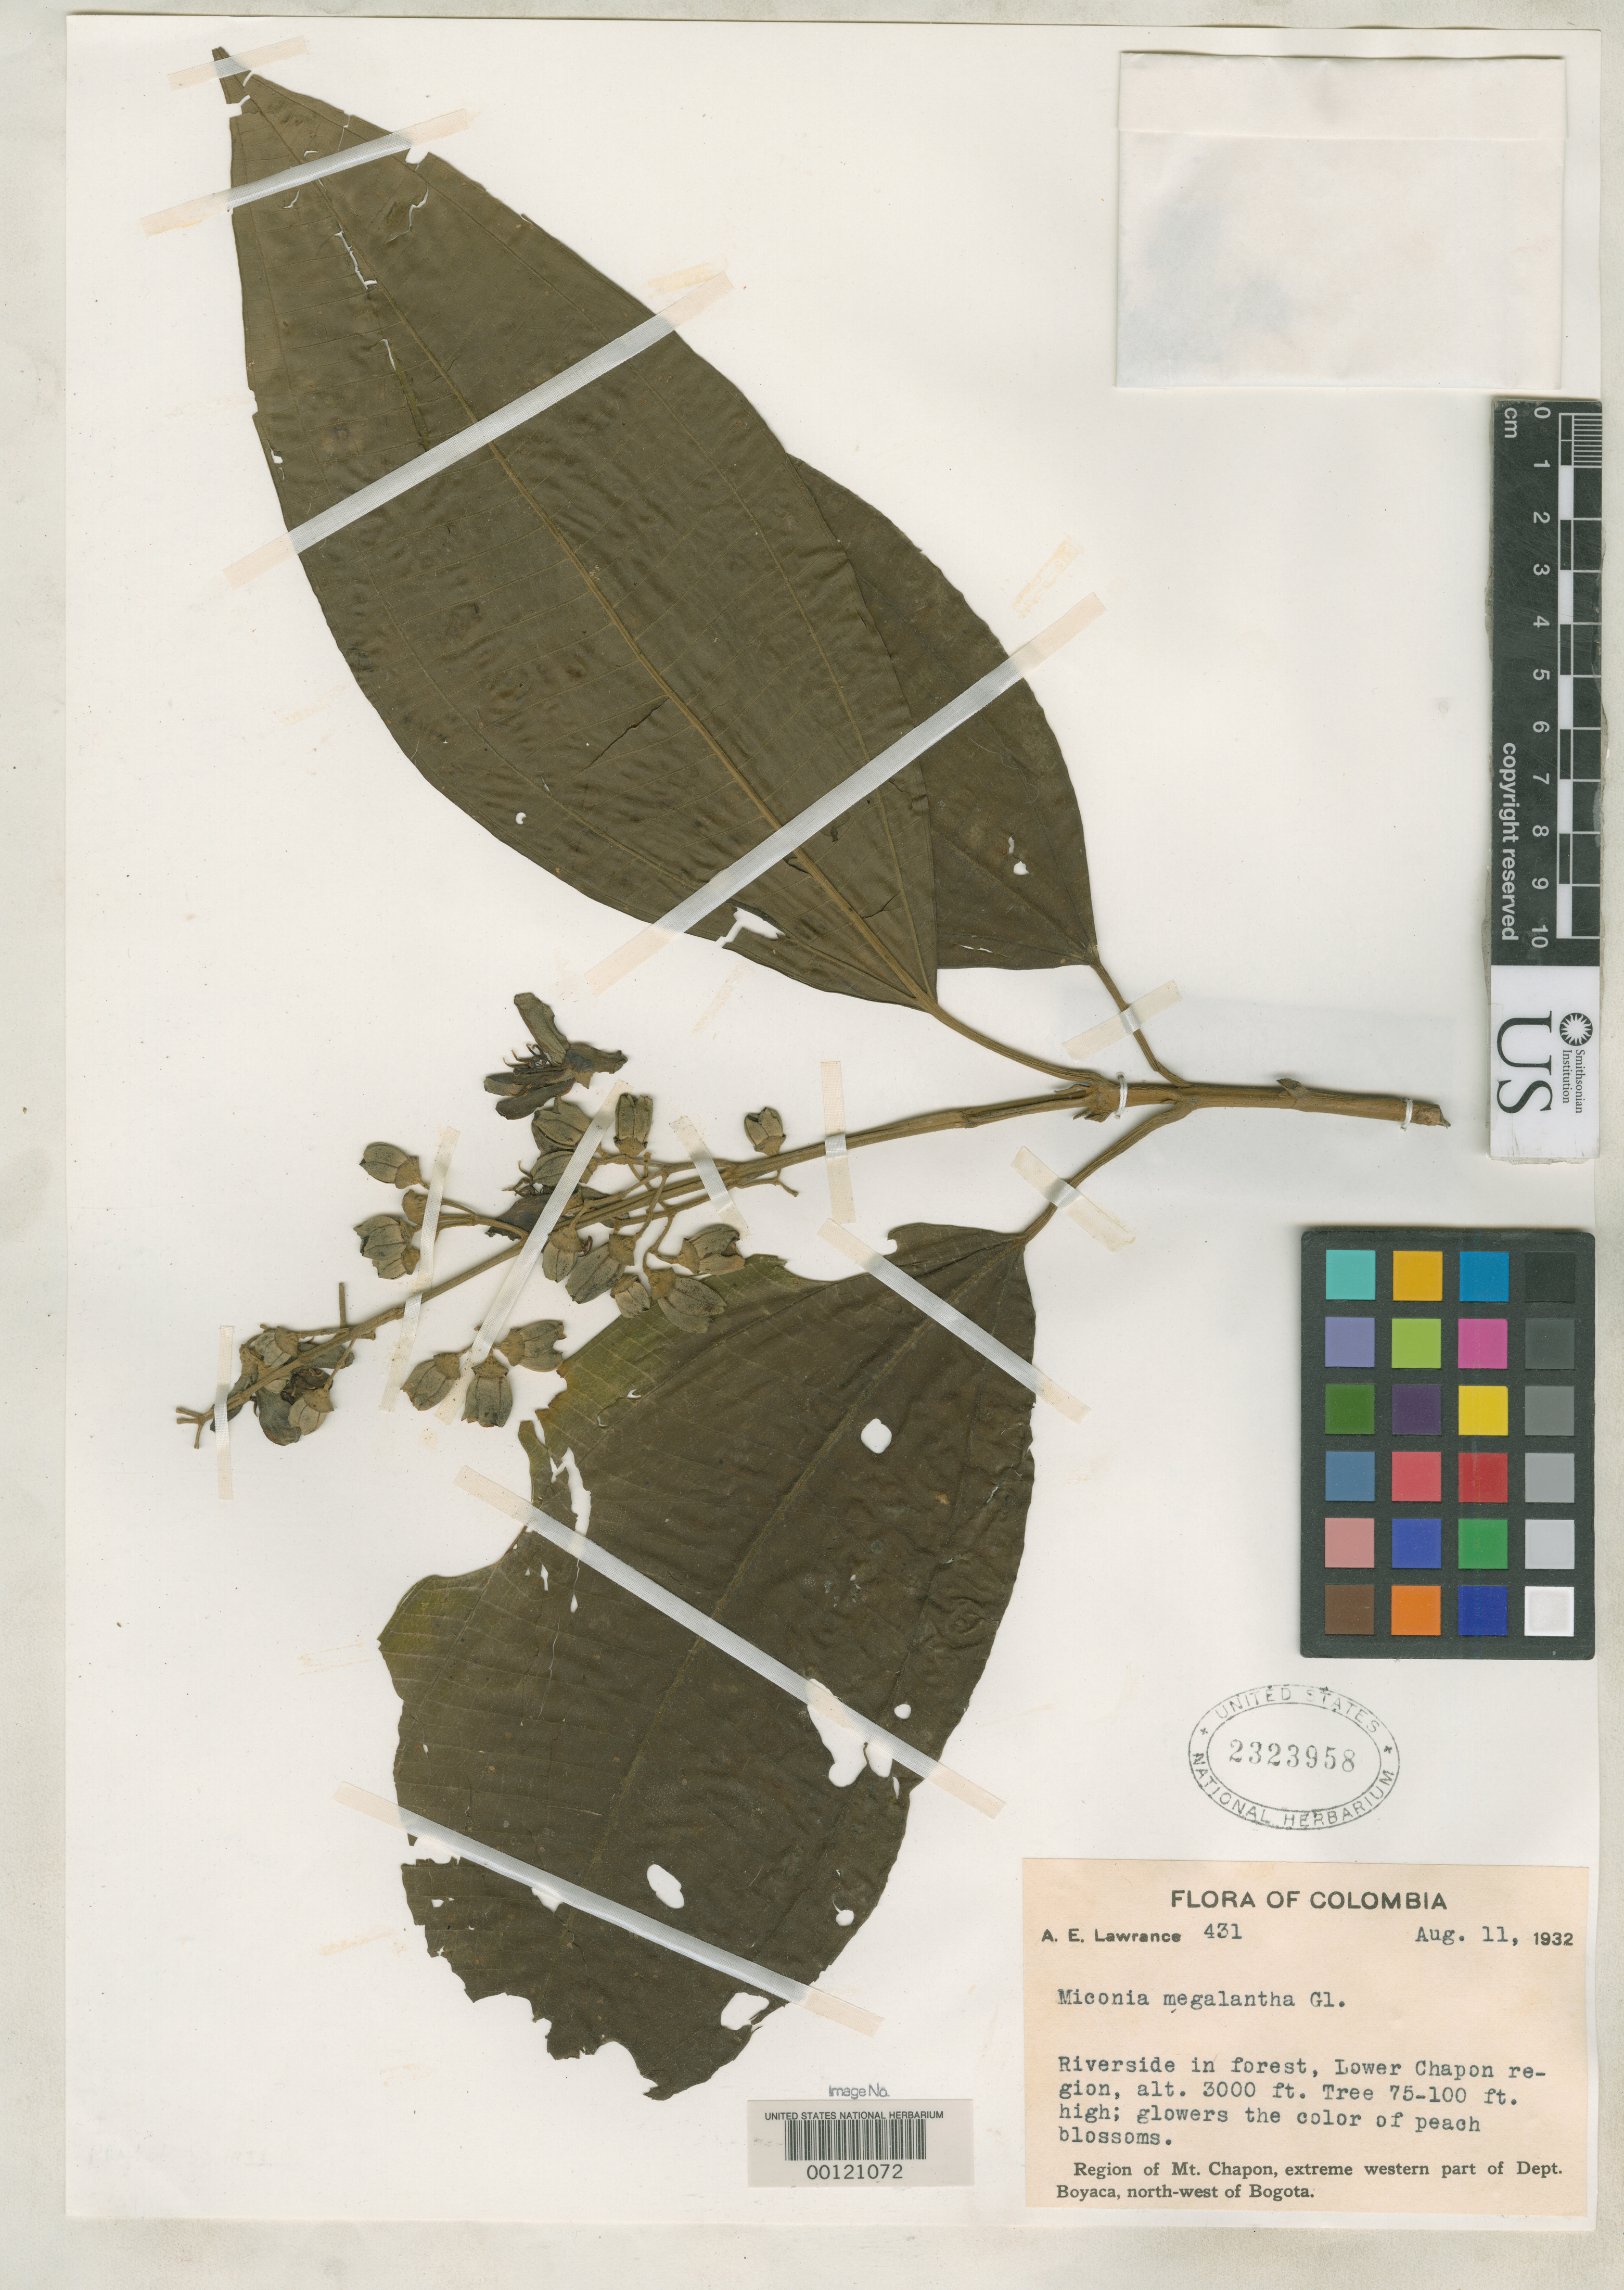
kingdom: Plantae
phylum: Tracheophyta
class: Magnoliopsida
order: Myrtales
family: Melastomataceae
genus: Miconia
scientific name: Miconia megalantha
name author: Gleason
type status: Isotype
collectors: A. Lawrance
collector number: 431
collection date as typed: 11 Aug 1932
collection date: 1932-08-11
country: Colombia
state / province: Boyacá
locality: Mt. Chapon, lower Chapon region.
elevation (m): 914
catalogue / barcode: US 2323958